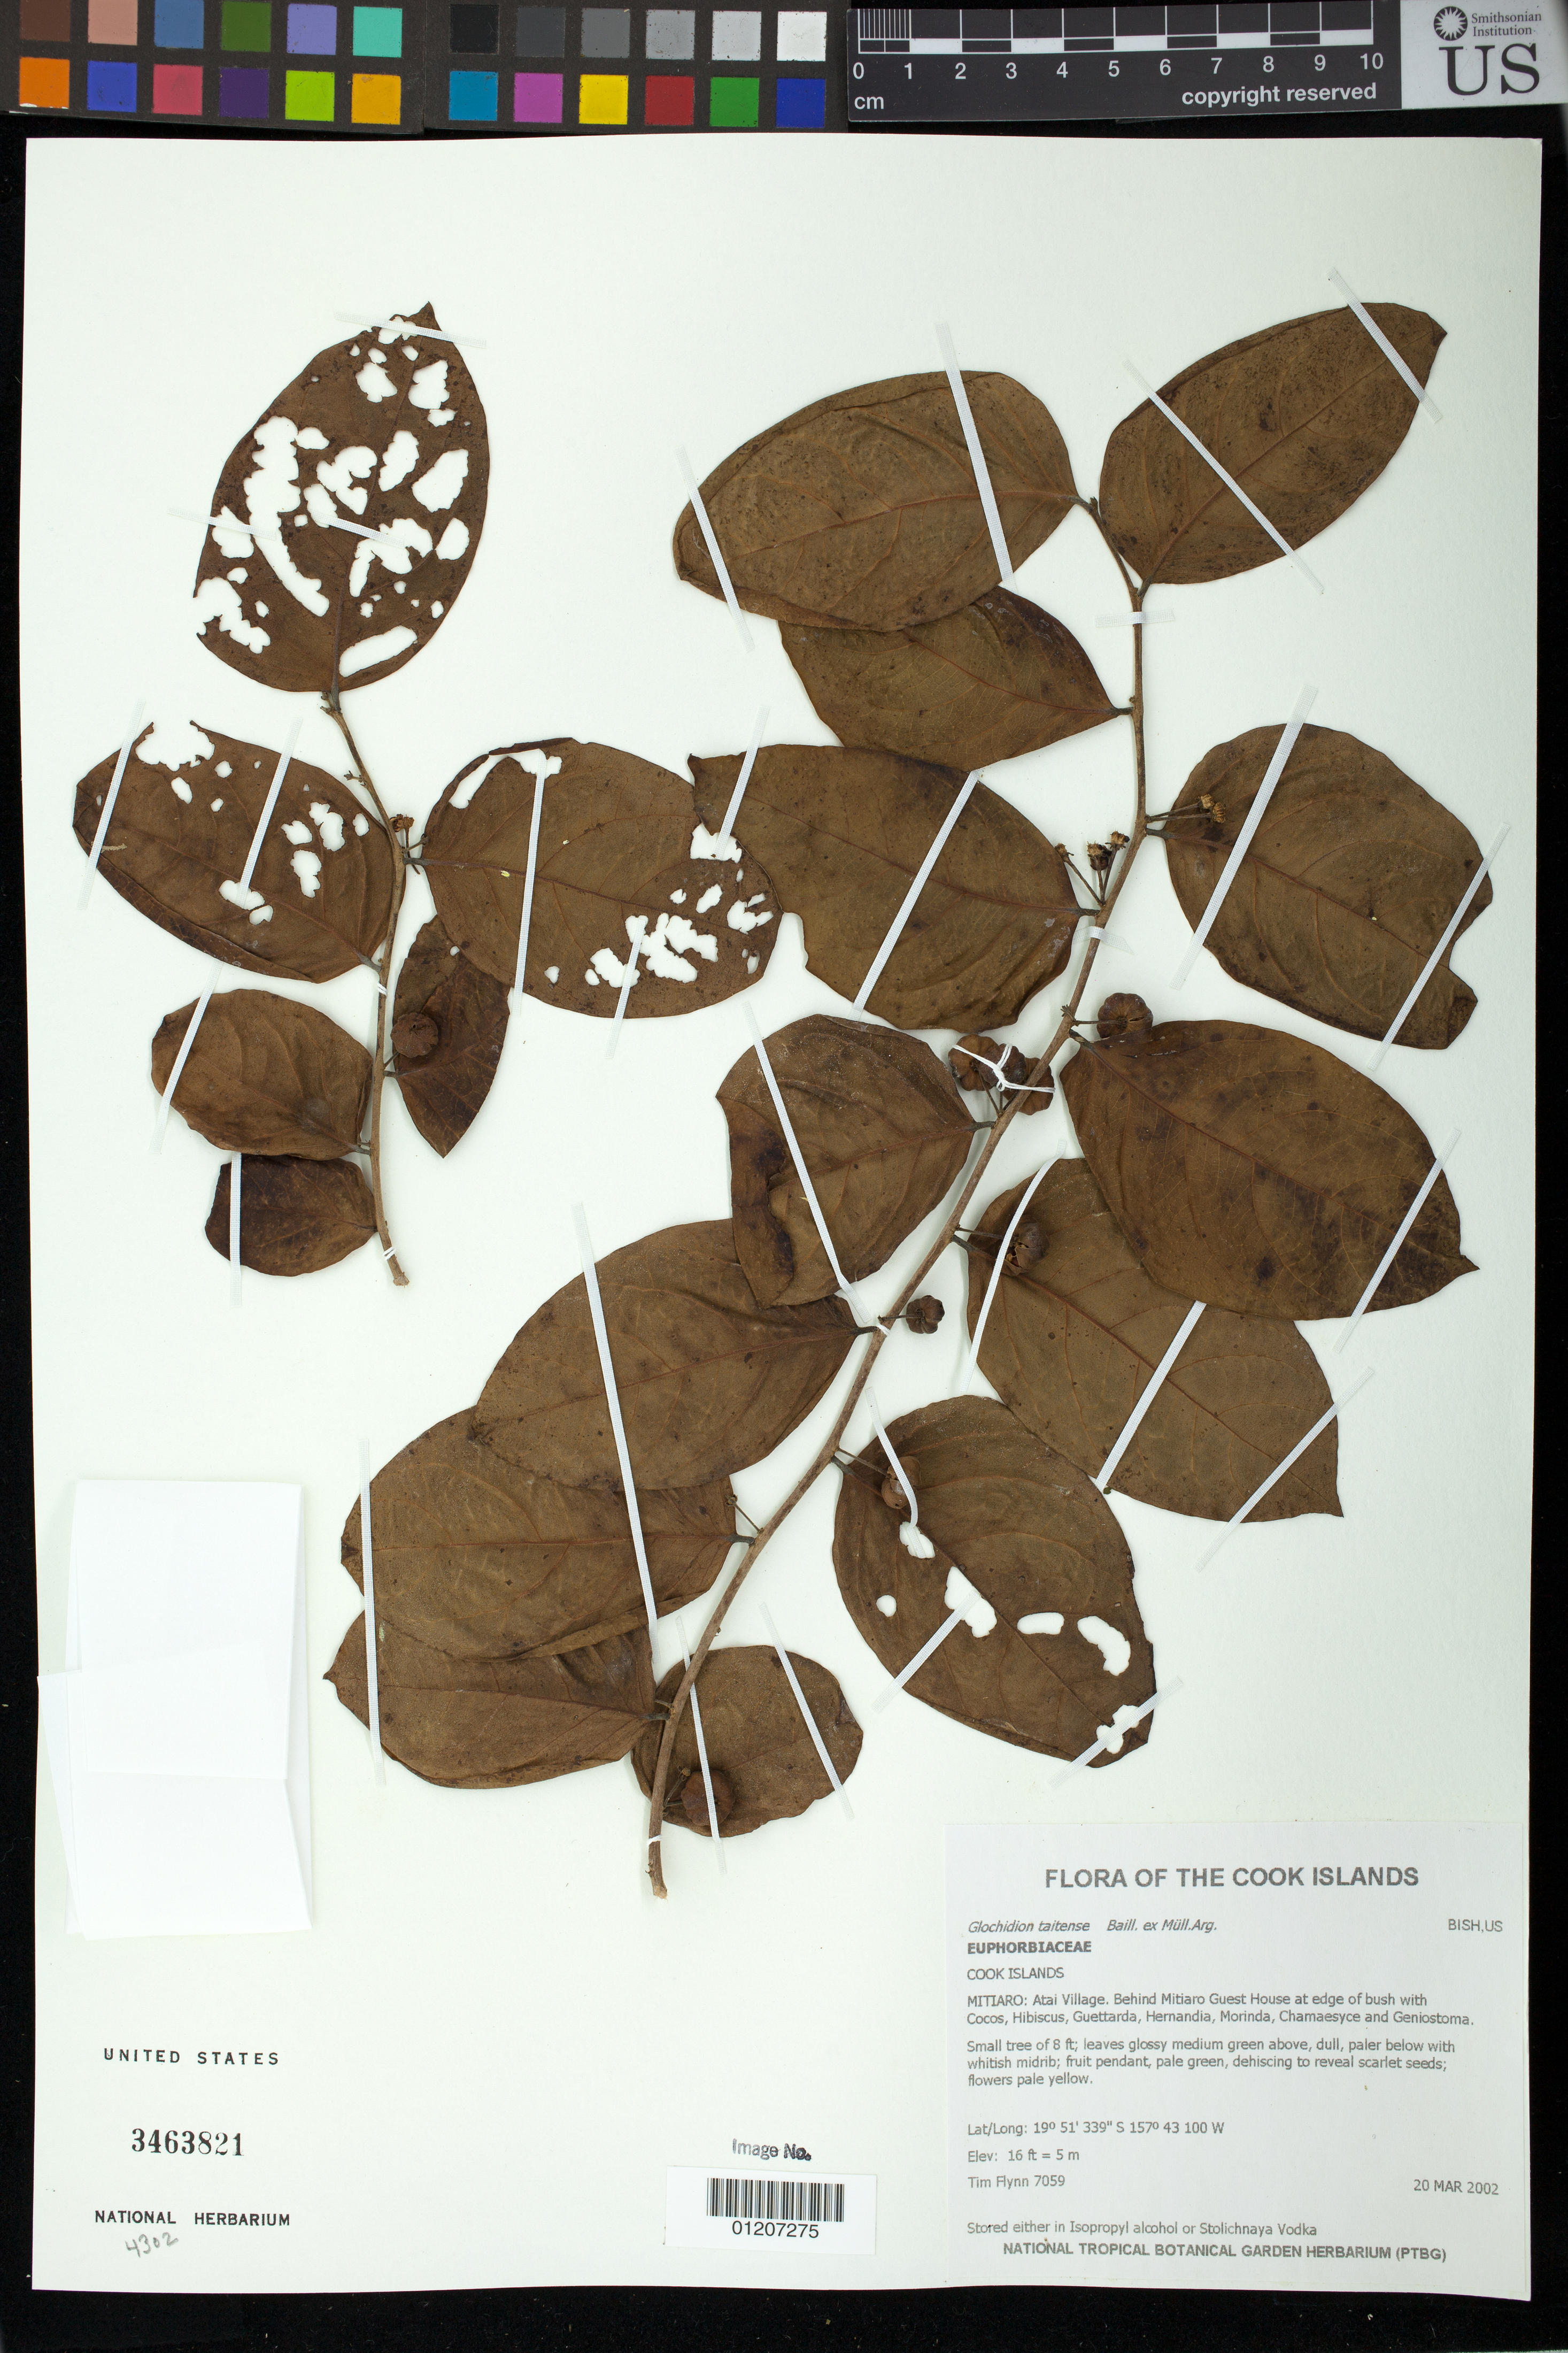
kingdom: Plantae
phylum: Tracheophyta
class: Magnoliopsida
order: Malpighiales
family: Phyllanthaceae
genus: Phyllanthus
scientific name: Phyllanthus taitensis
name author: (Baill. ex Müll. Arg.) Müll. Arg.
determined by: Wagner, W. L., (BOT), Smithsonian Institution - National Museum of Natural History (UNITED STATES)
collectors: T. W. Flynn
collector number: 7059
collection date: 2002-03-20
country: Cook Islands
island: Mitiaro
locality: Atai Village. Behind Mitiaro guest house.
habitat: Edge of bush.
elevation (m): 5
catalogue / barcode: US 3463821